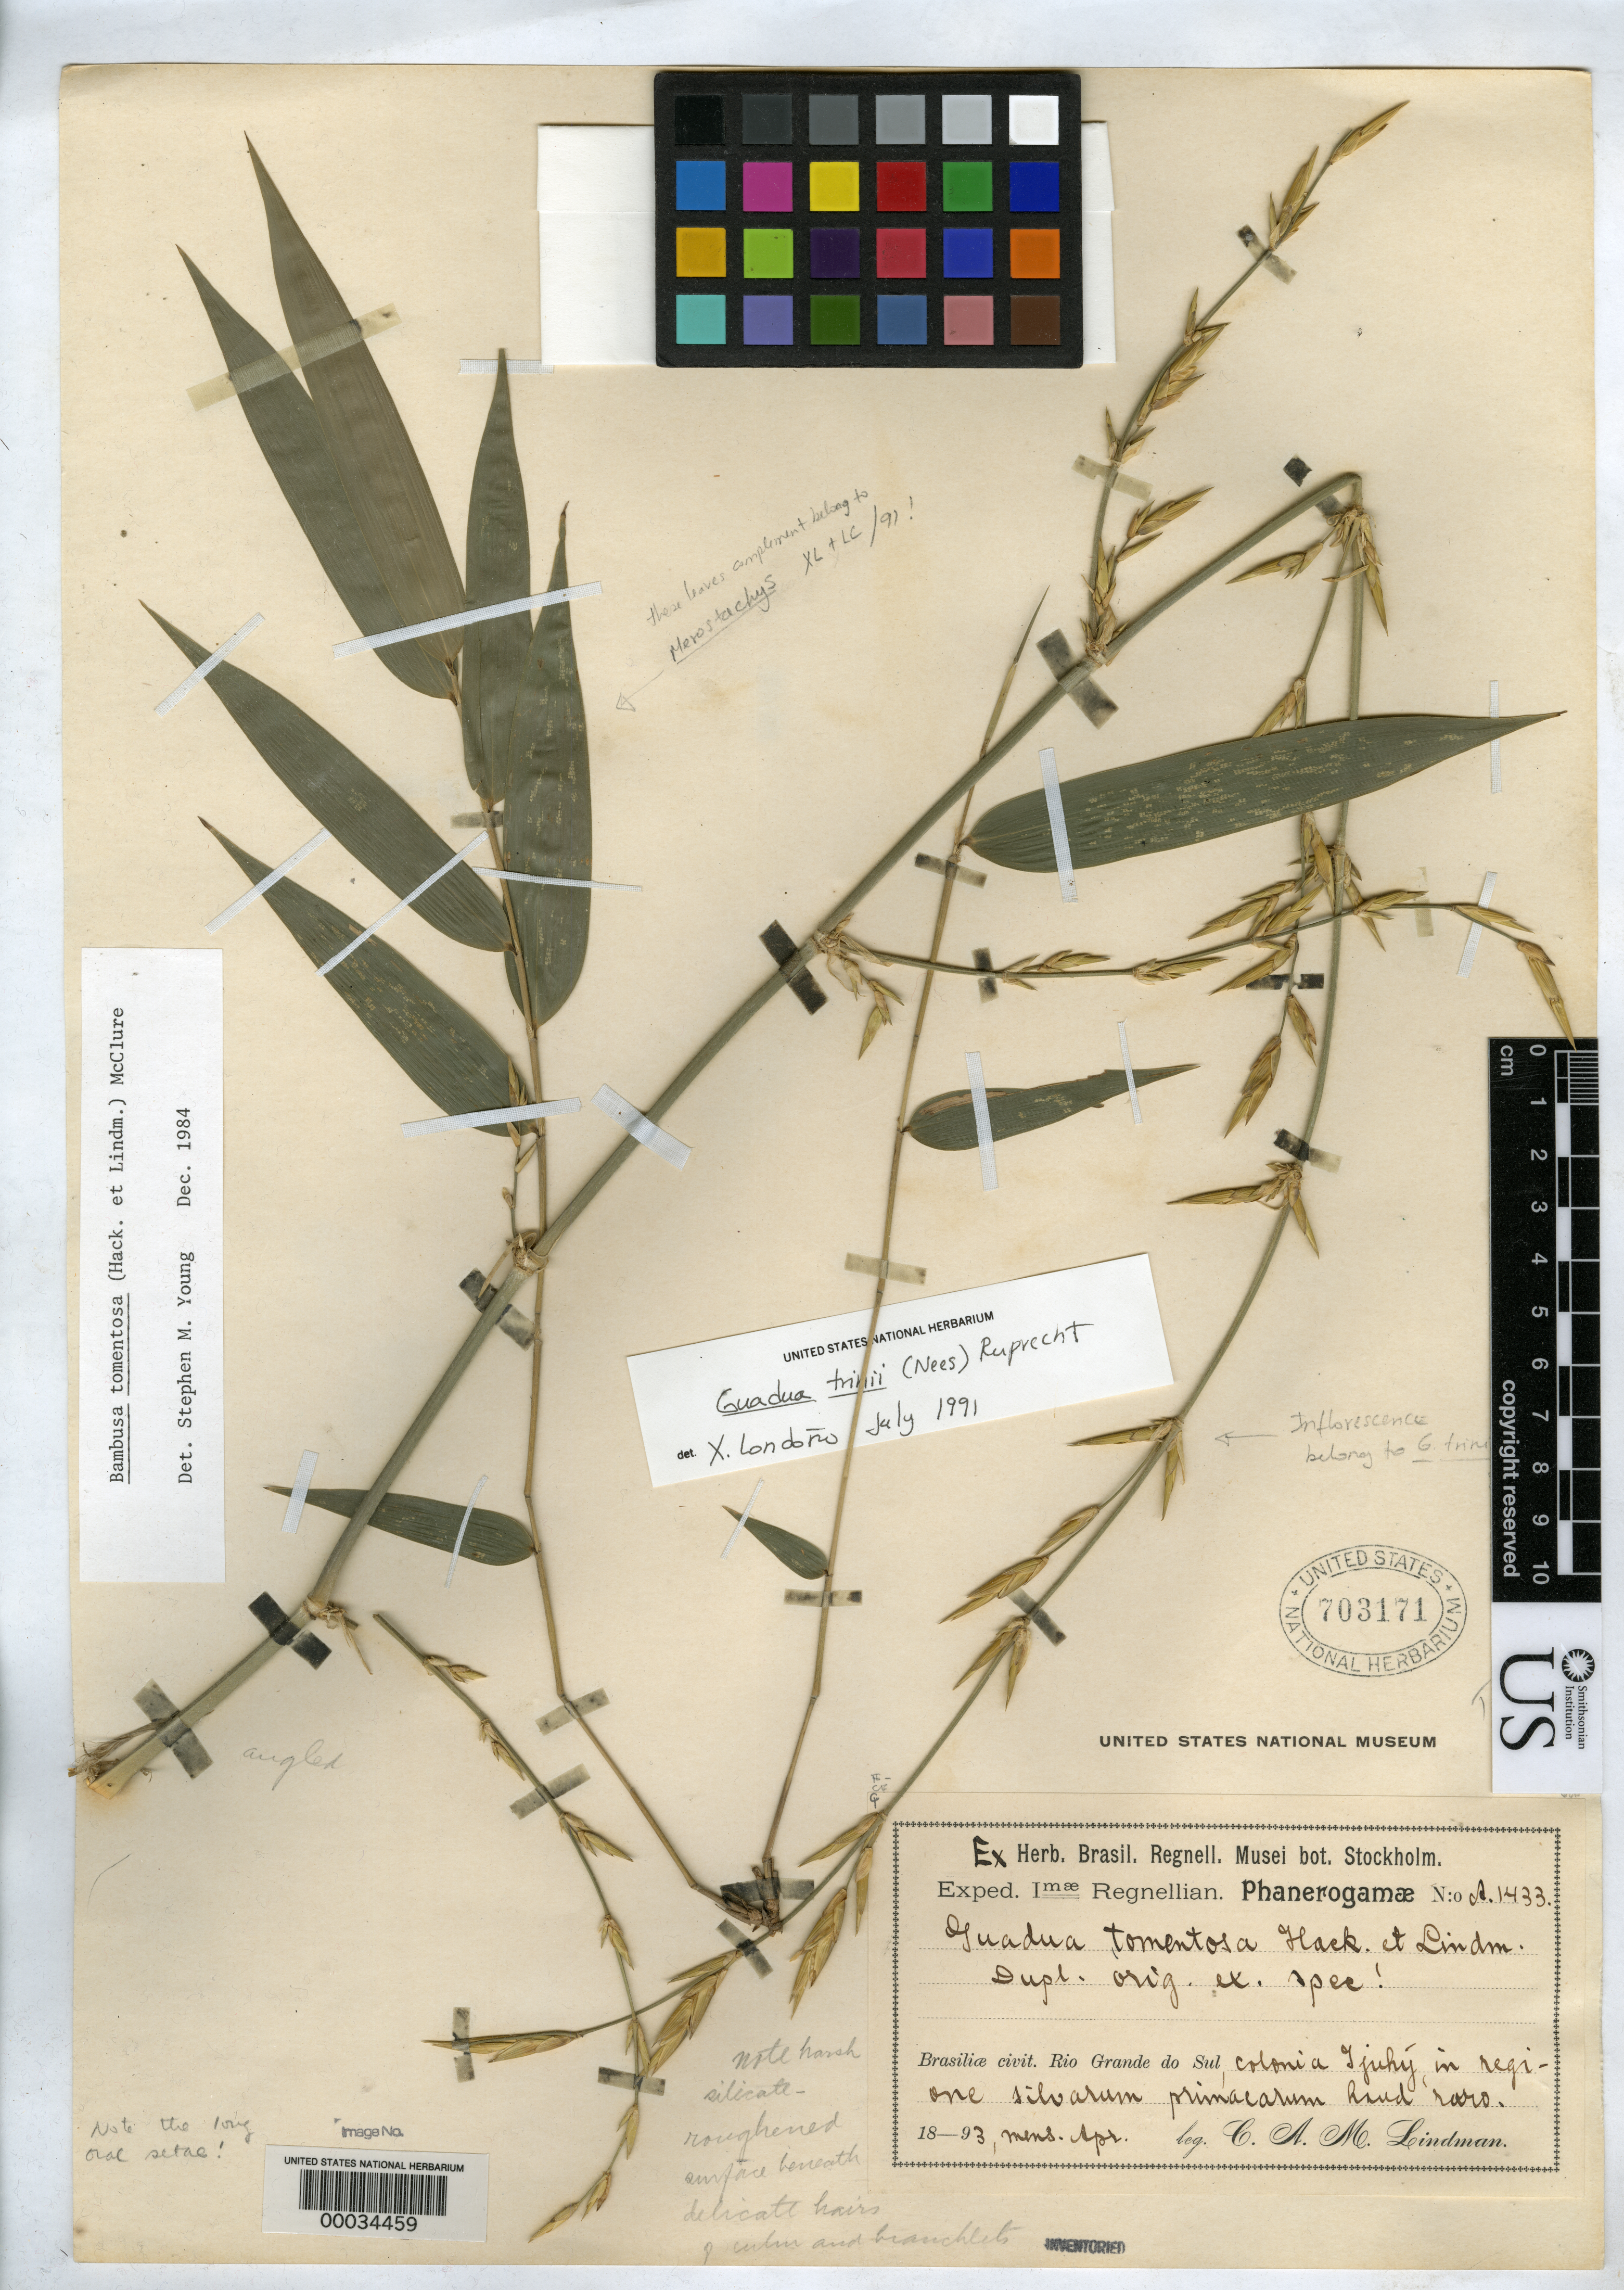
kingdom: Plantae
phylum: Tracheophyta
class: Liliopsida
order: Poales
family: Poaceae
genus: Guadua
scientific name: Guadua tomentosa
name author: Hack. & Lindm.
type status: Type Fragment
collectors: C. A. M. Lindman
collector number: A 1433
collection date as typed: Apr 1893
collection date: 1893-04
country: Brazil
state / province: Rio Grande do Sul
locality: Tjuhy.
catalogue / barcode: US 703171